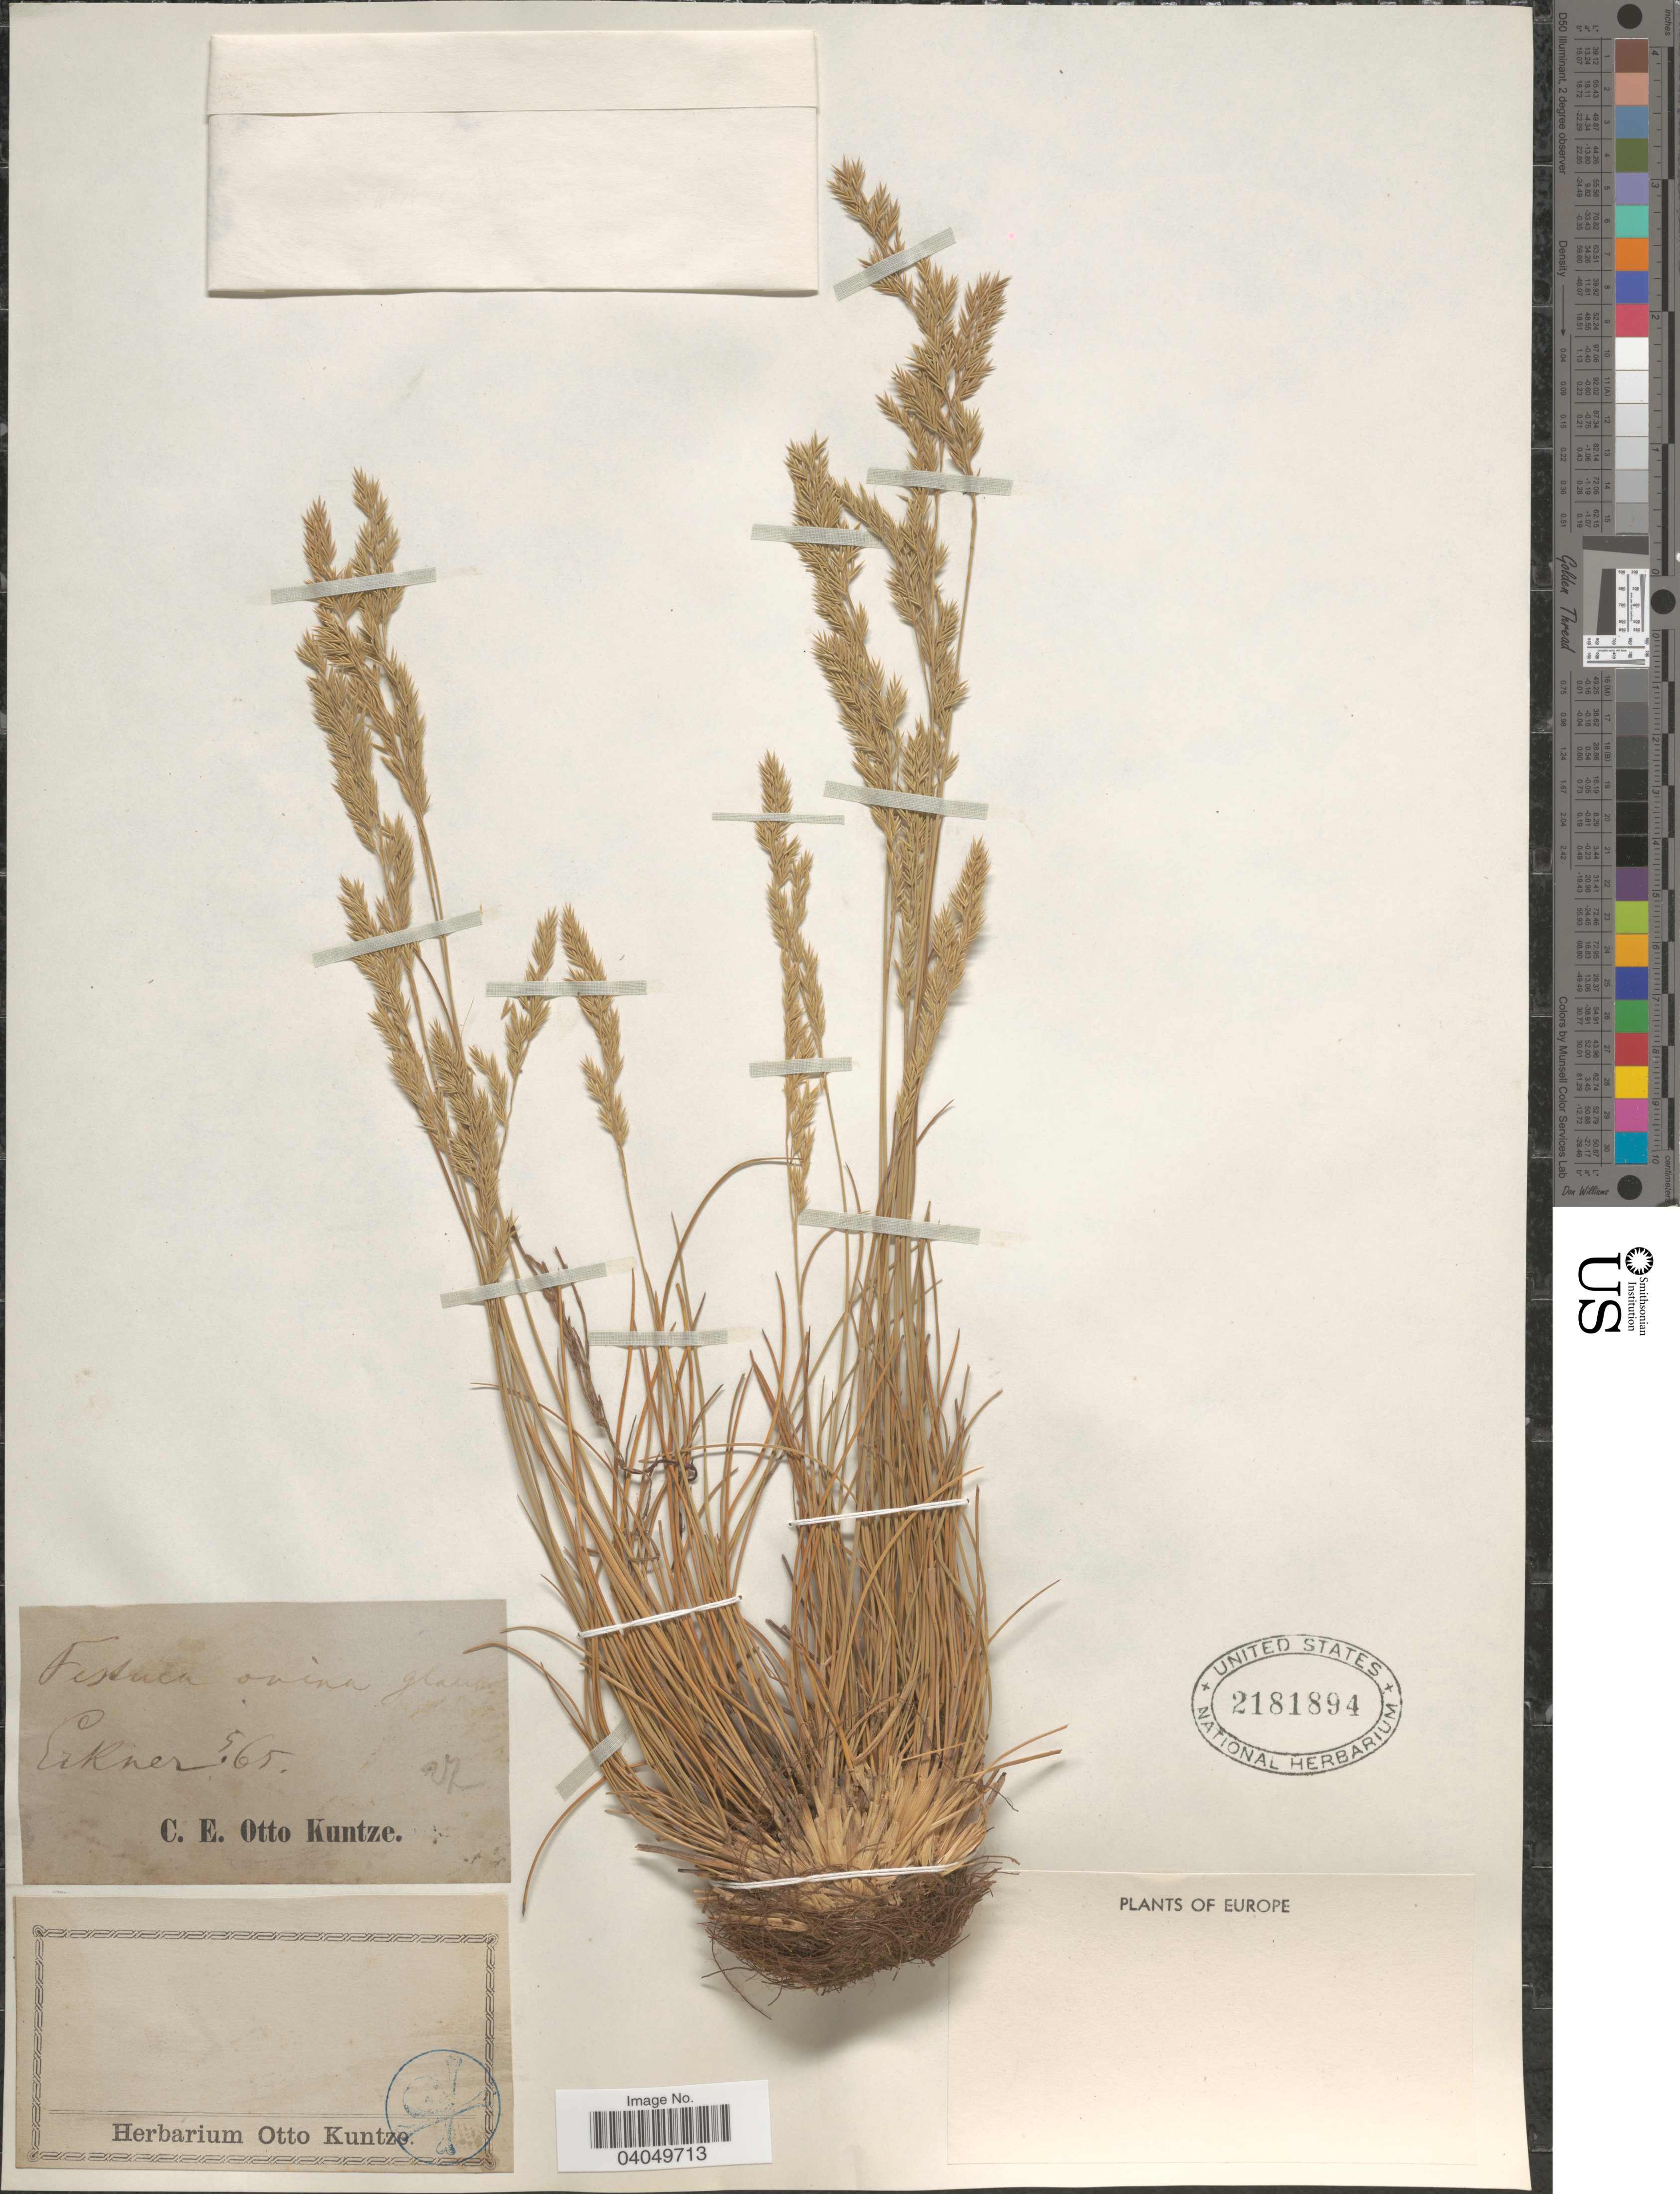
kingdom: Plantae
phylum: Tracheophyta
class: Liliopsida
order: Poales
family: Poaceae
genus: Festuca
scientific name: Festuca ovina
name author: L.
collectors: C.E.O. Kuntze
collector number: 27?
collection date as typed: Transcribed d/m/y: /5/65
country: Norway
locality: Eikner. Europe.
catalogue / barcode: US 2181894